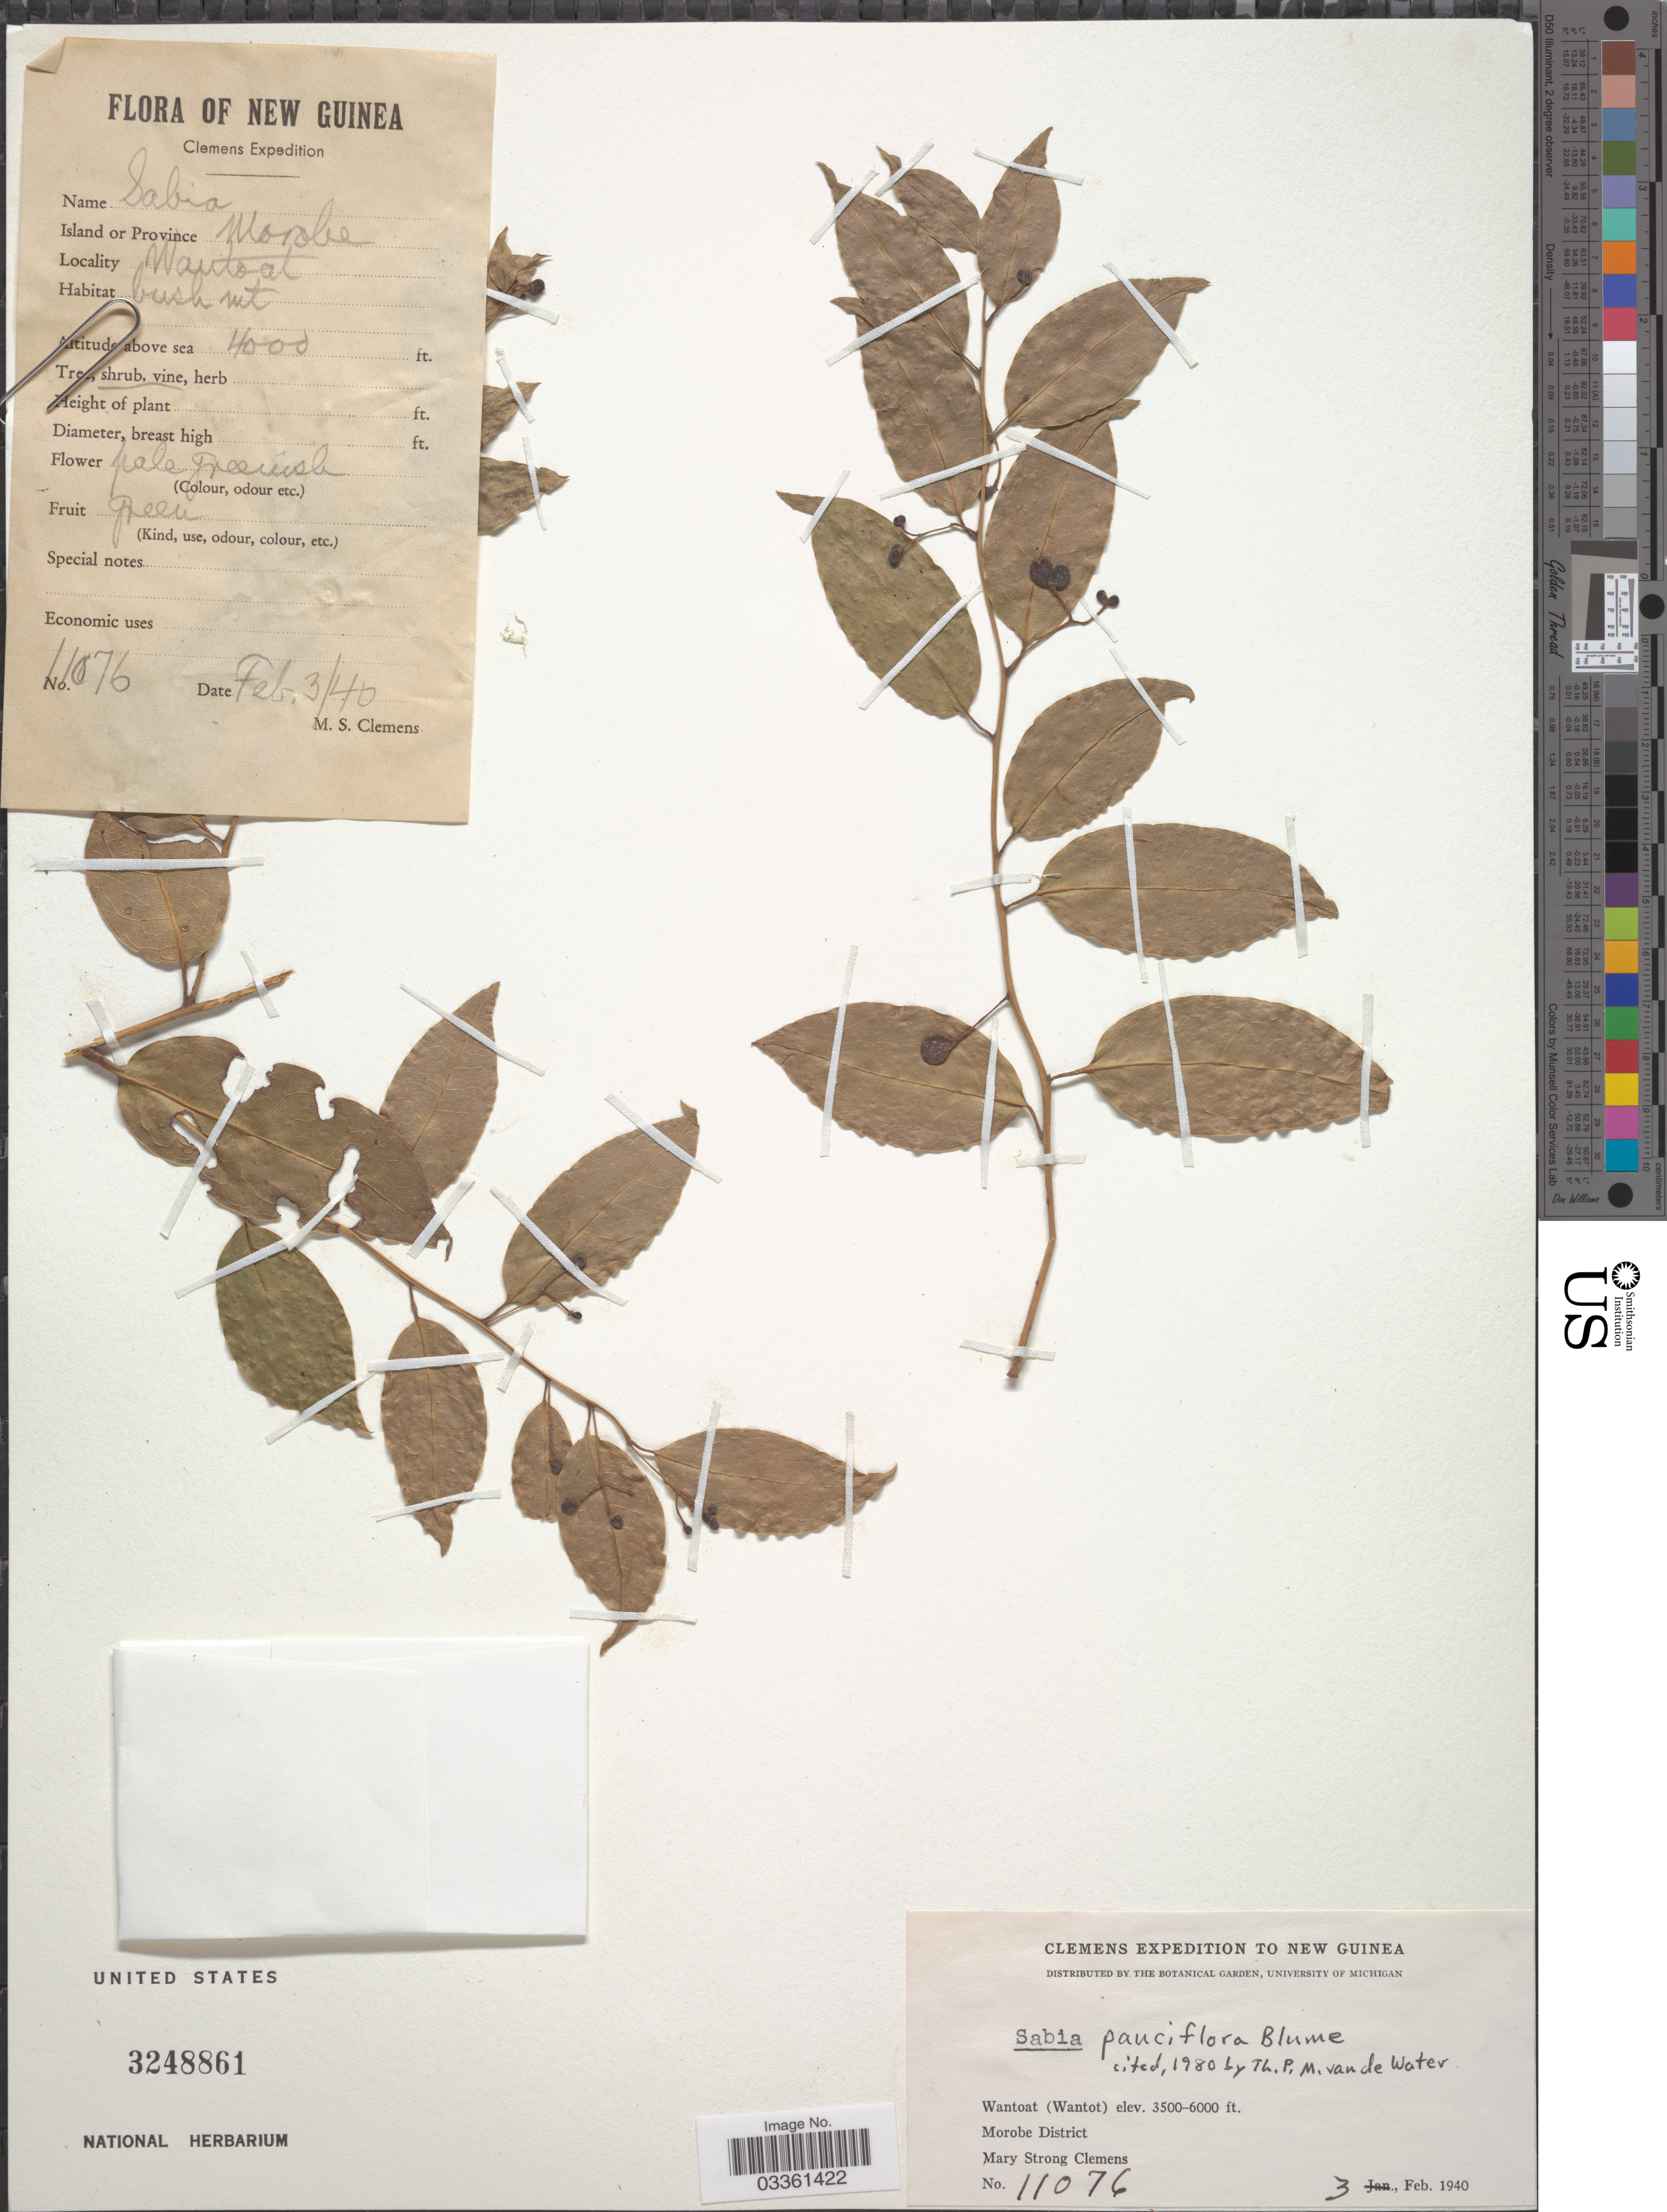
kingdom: Plantae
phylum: Tracheophyta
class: Magnoliopsida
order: Proteales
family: Sabiaceae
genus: Sabia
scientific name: Sabia pauciflora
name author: Blume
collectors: M. S. Clemens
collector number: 11076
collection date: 1940-02-03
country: Papua New Guinea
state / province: Morobe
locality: New Guinea. Wantoat (Wantot). Morobe District.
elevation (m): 1219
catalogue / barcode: US 3248861